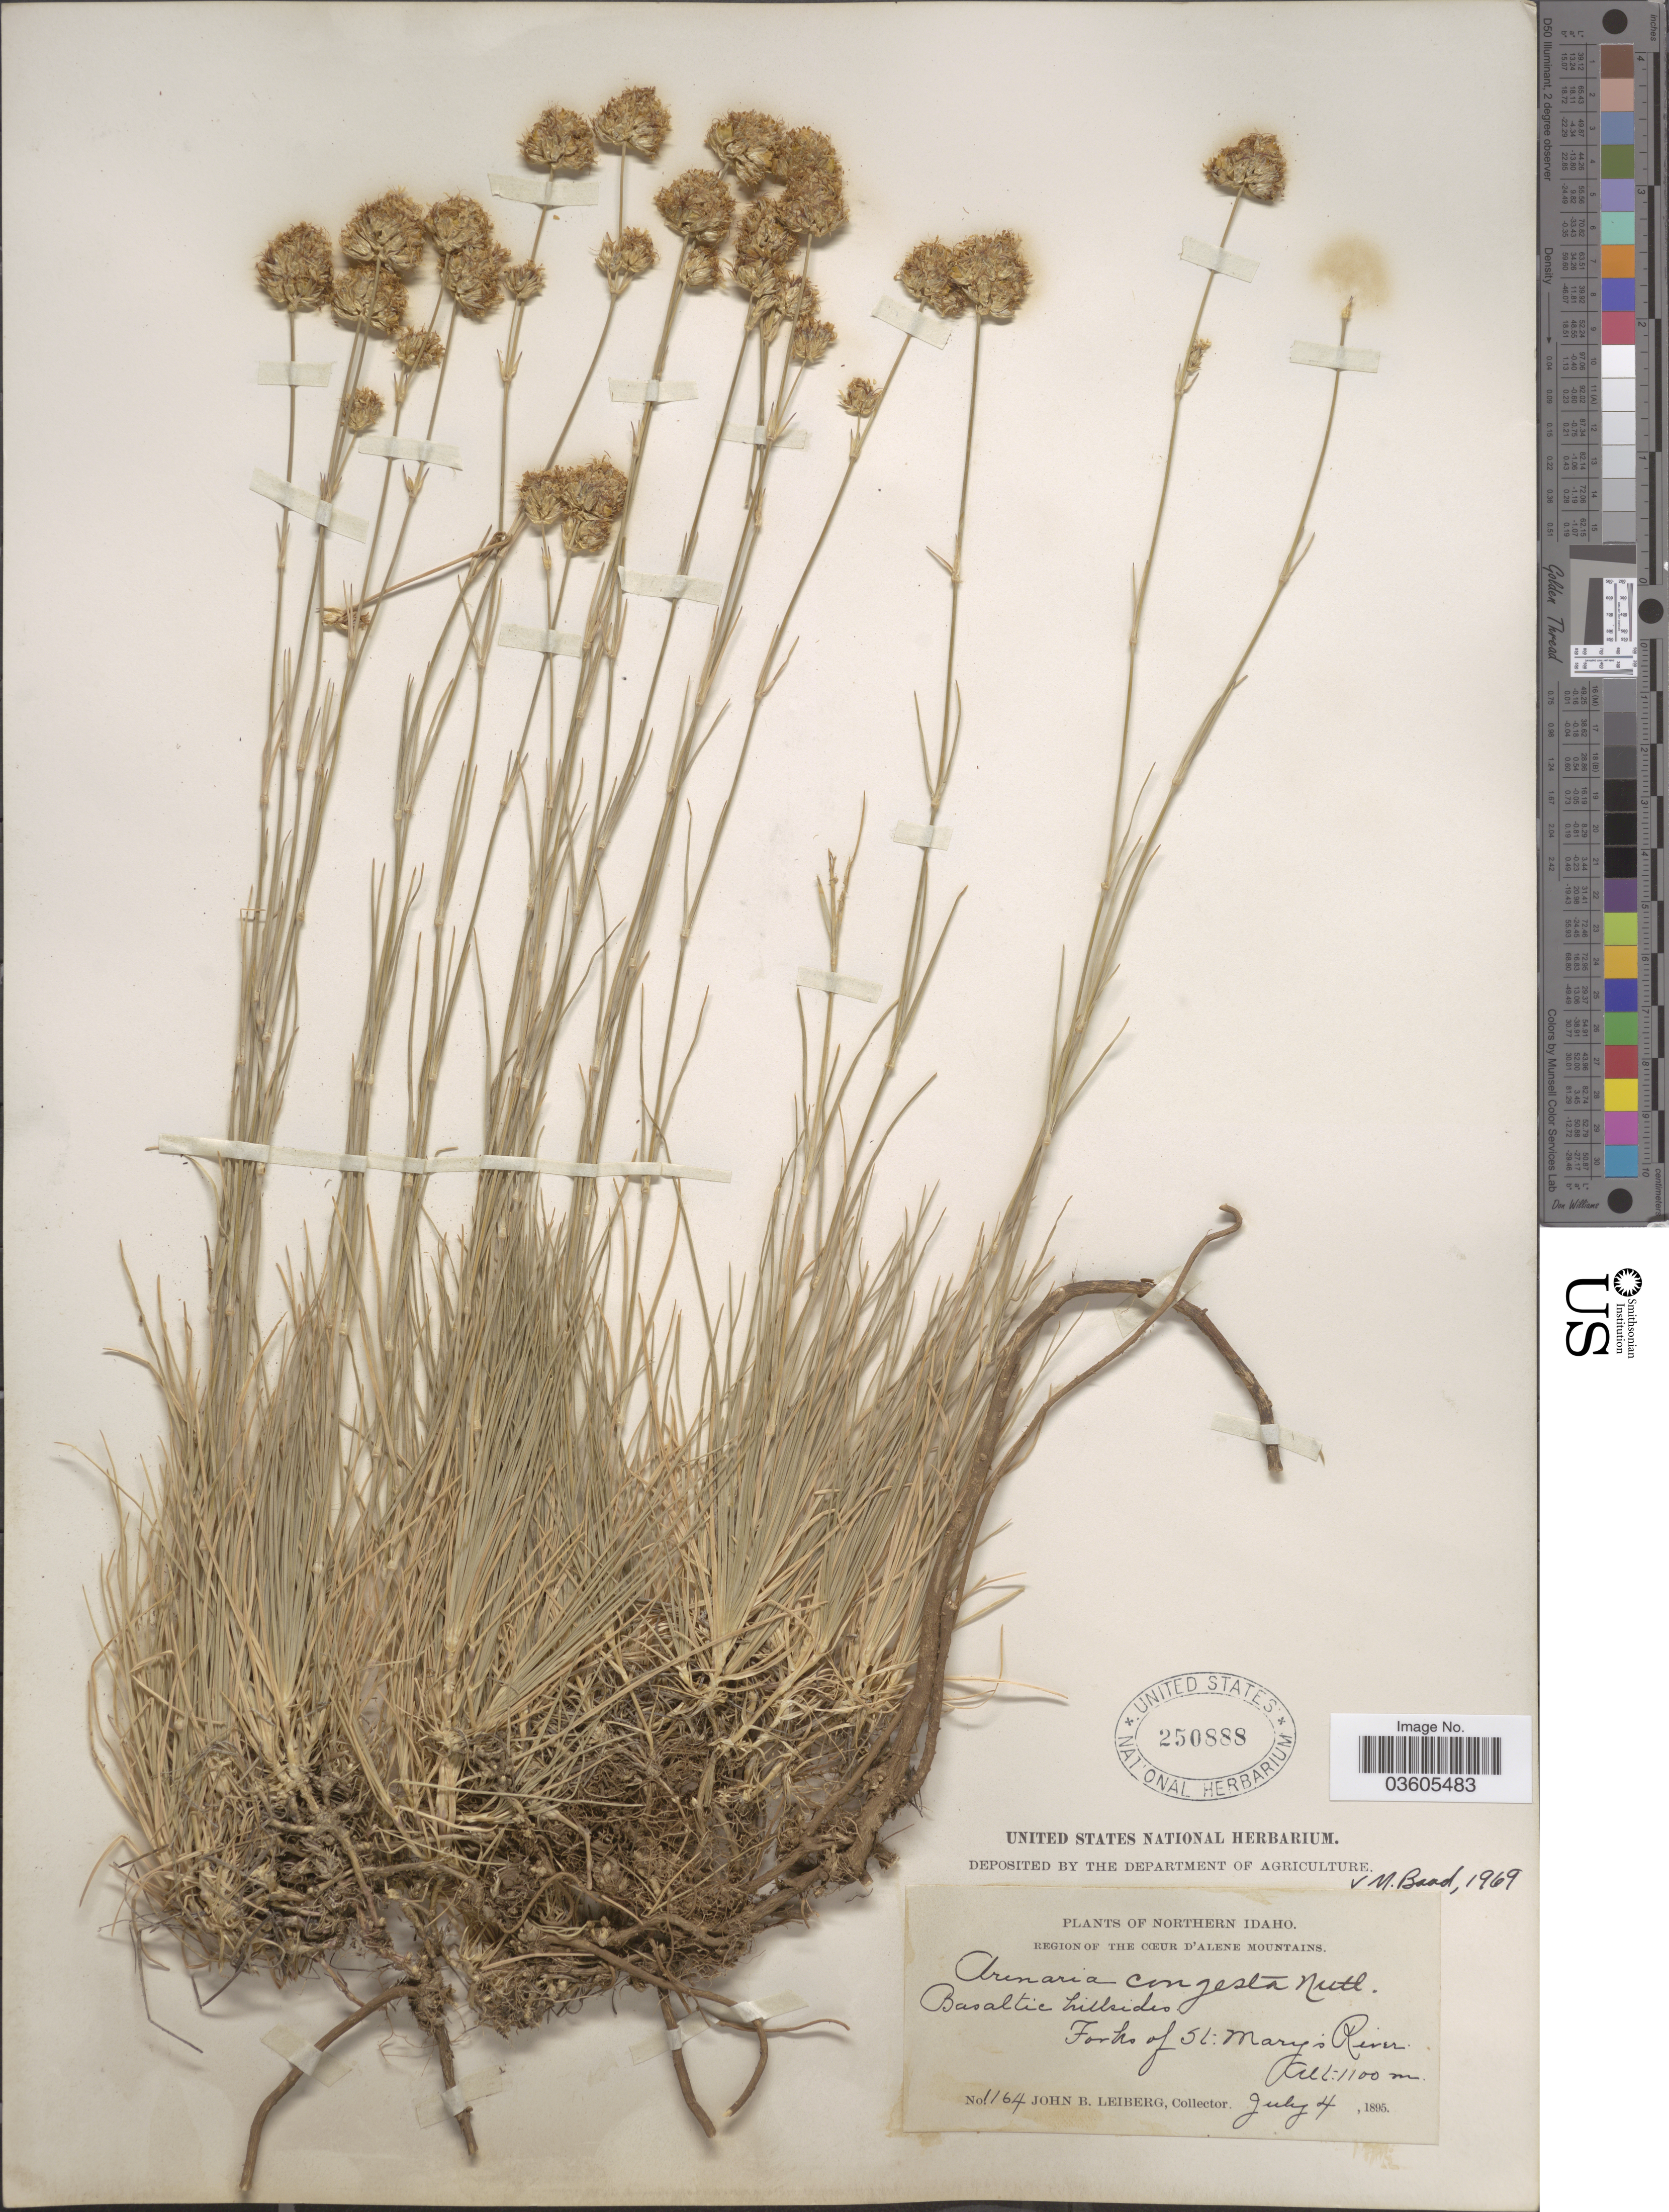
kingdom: Plantae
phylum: Tracheophyta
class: Magnoliopsida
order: Caryophyllales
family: Caryophyllaceae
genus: Eremogone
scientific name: Eremogone congesta var. congesta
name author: (Nutt.) Ikonn.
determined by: Strong, Mark T., (BOT), Smithsonian Institution - National Museum of Natural History (UNITED STATES)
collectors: J. B. Leiberg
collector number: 1164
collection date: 1895-07-04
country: United States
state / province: Idaho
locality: Northern Idaho. Region of the Coeur d'Alene Mountains. Forks of St. Mary's River.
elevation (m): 1100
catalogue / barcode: US 250888